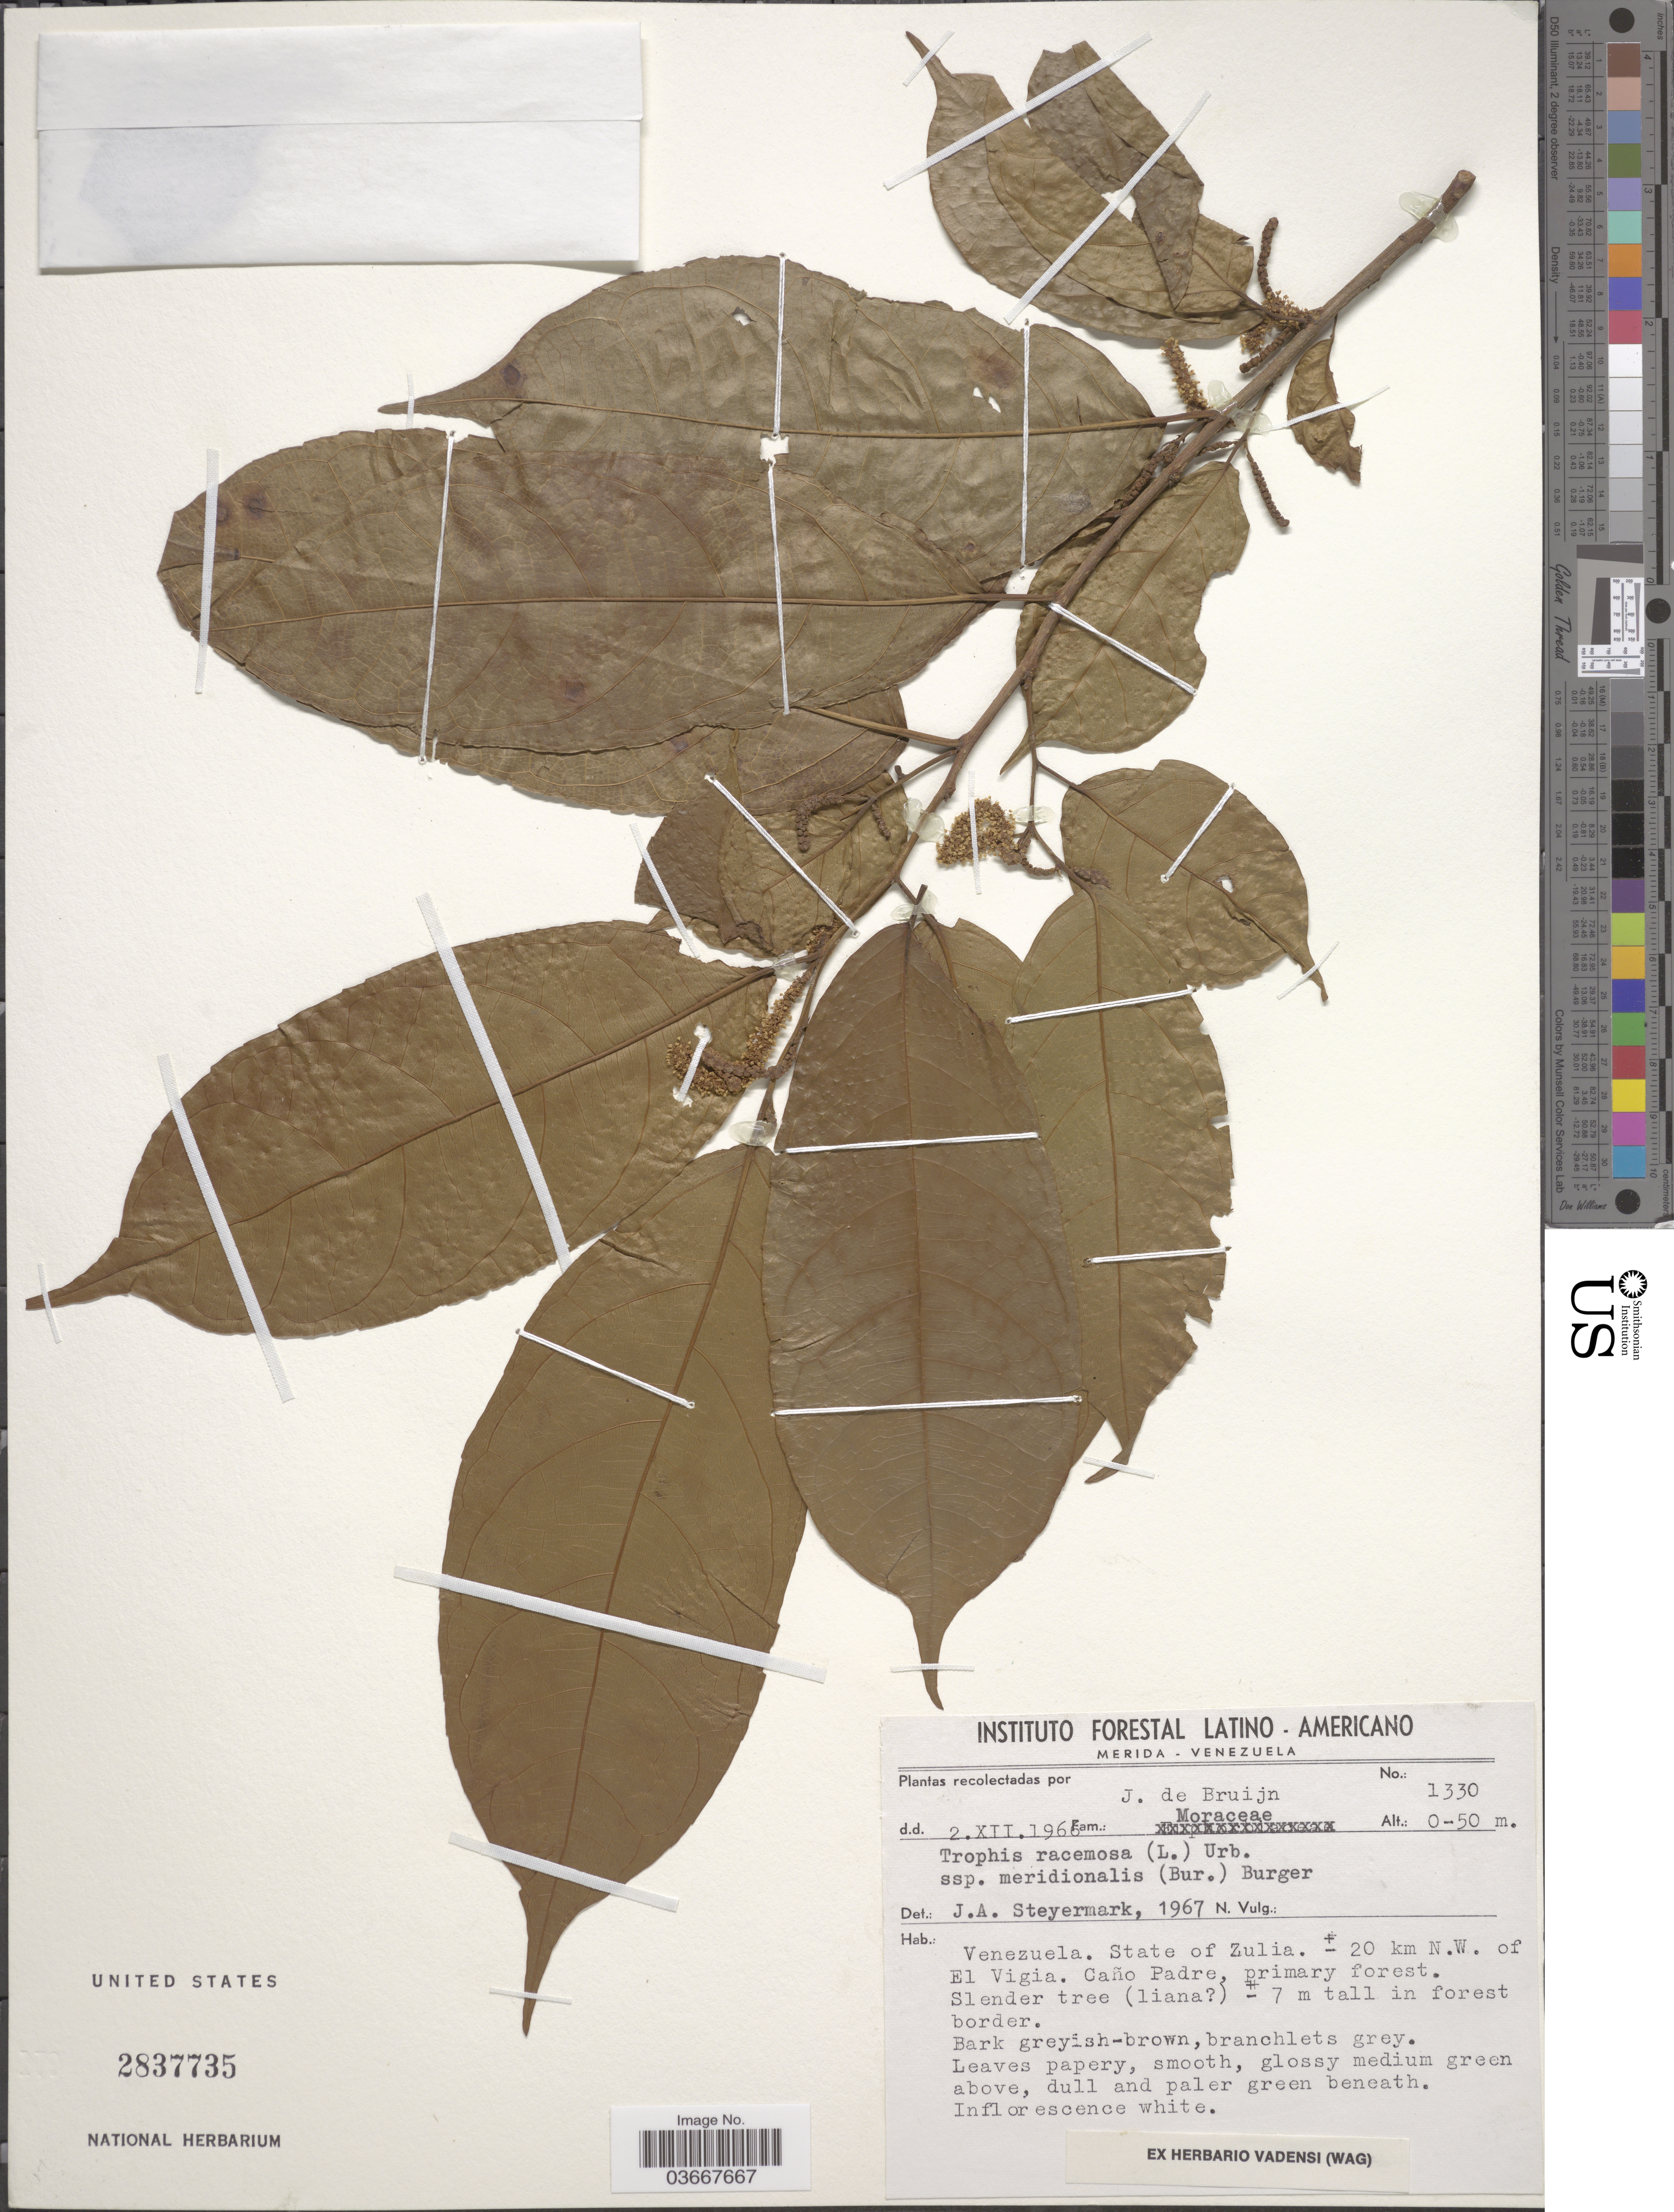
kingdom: Plantae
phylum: Tracheophyta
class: Magnoliopsida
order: Rosales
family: Moraceae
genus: Trophis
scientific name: Trophis racemosa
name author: (L.) Urb.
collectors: J. Bruijn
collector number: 1330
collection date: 1966-12-02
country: Venezuela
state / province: Zulia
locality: ± 20 km N.W. of El Vigia. Caña Padre, primary forest.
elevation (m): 0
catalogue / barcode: US 2837735